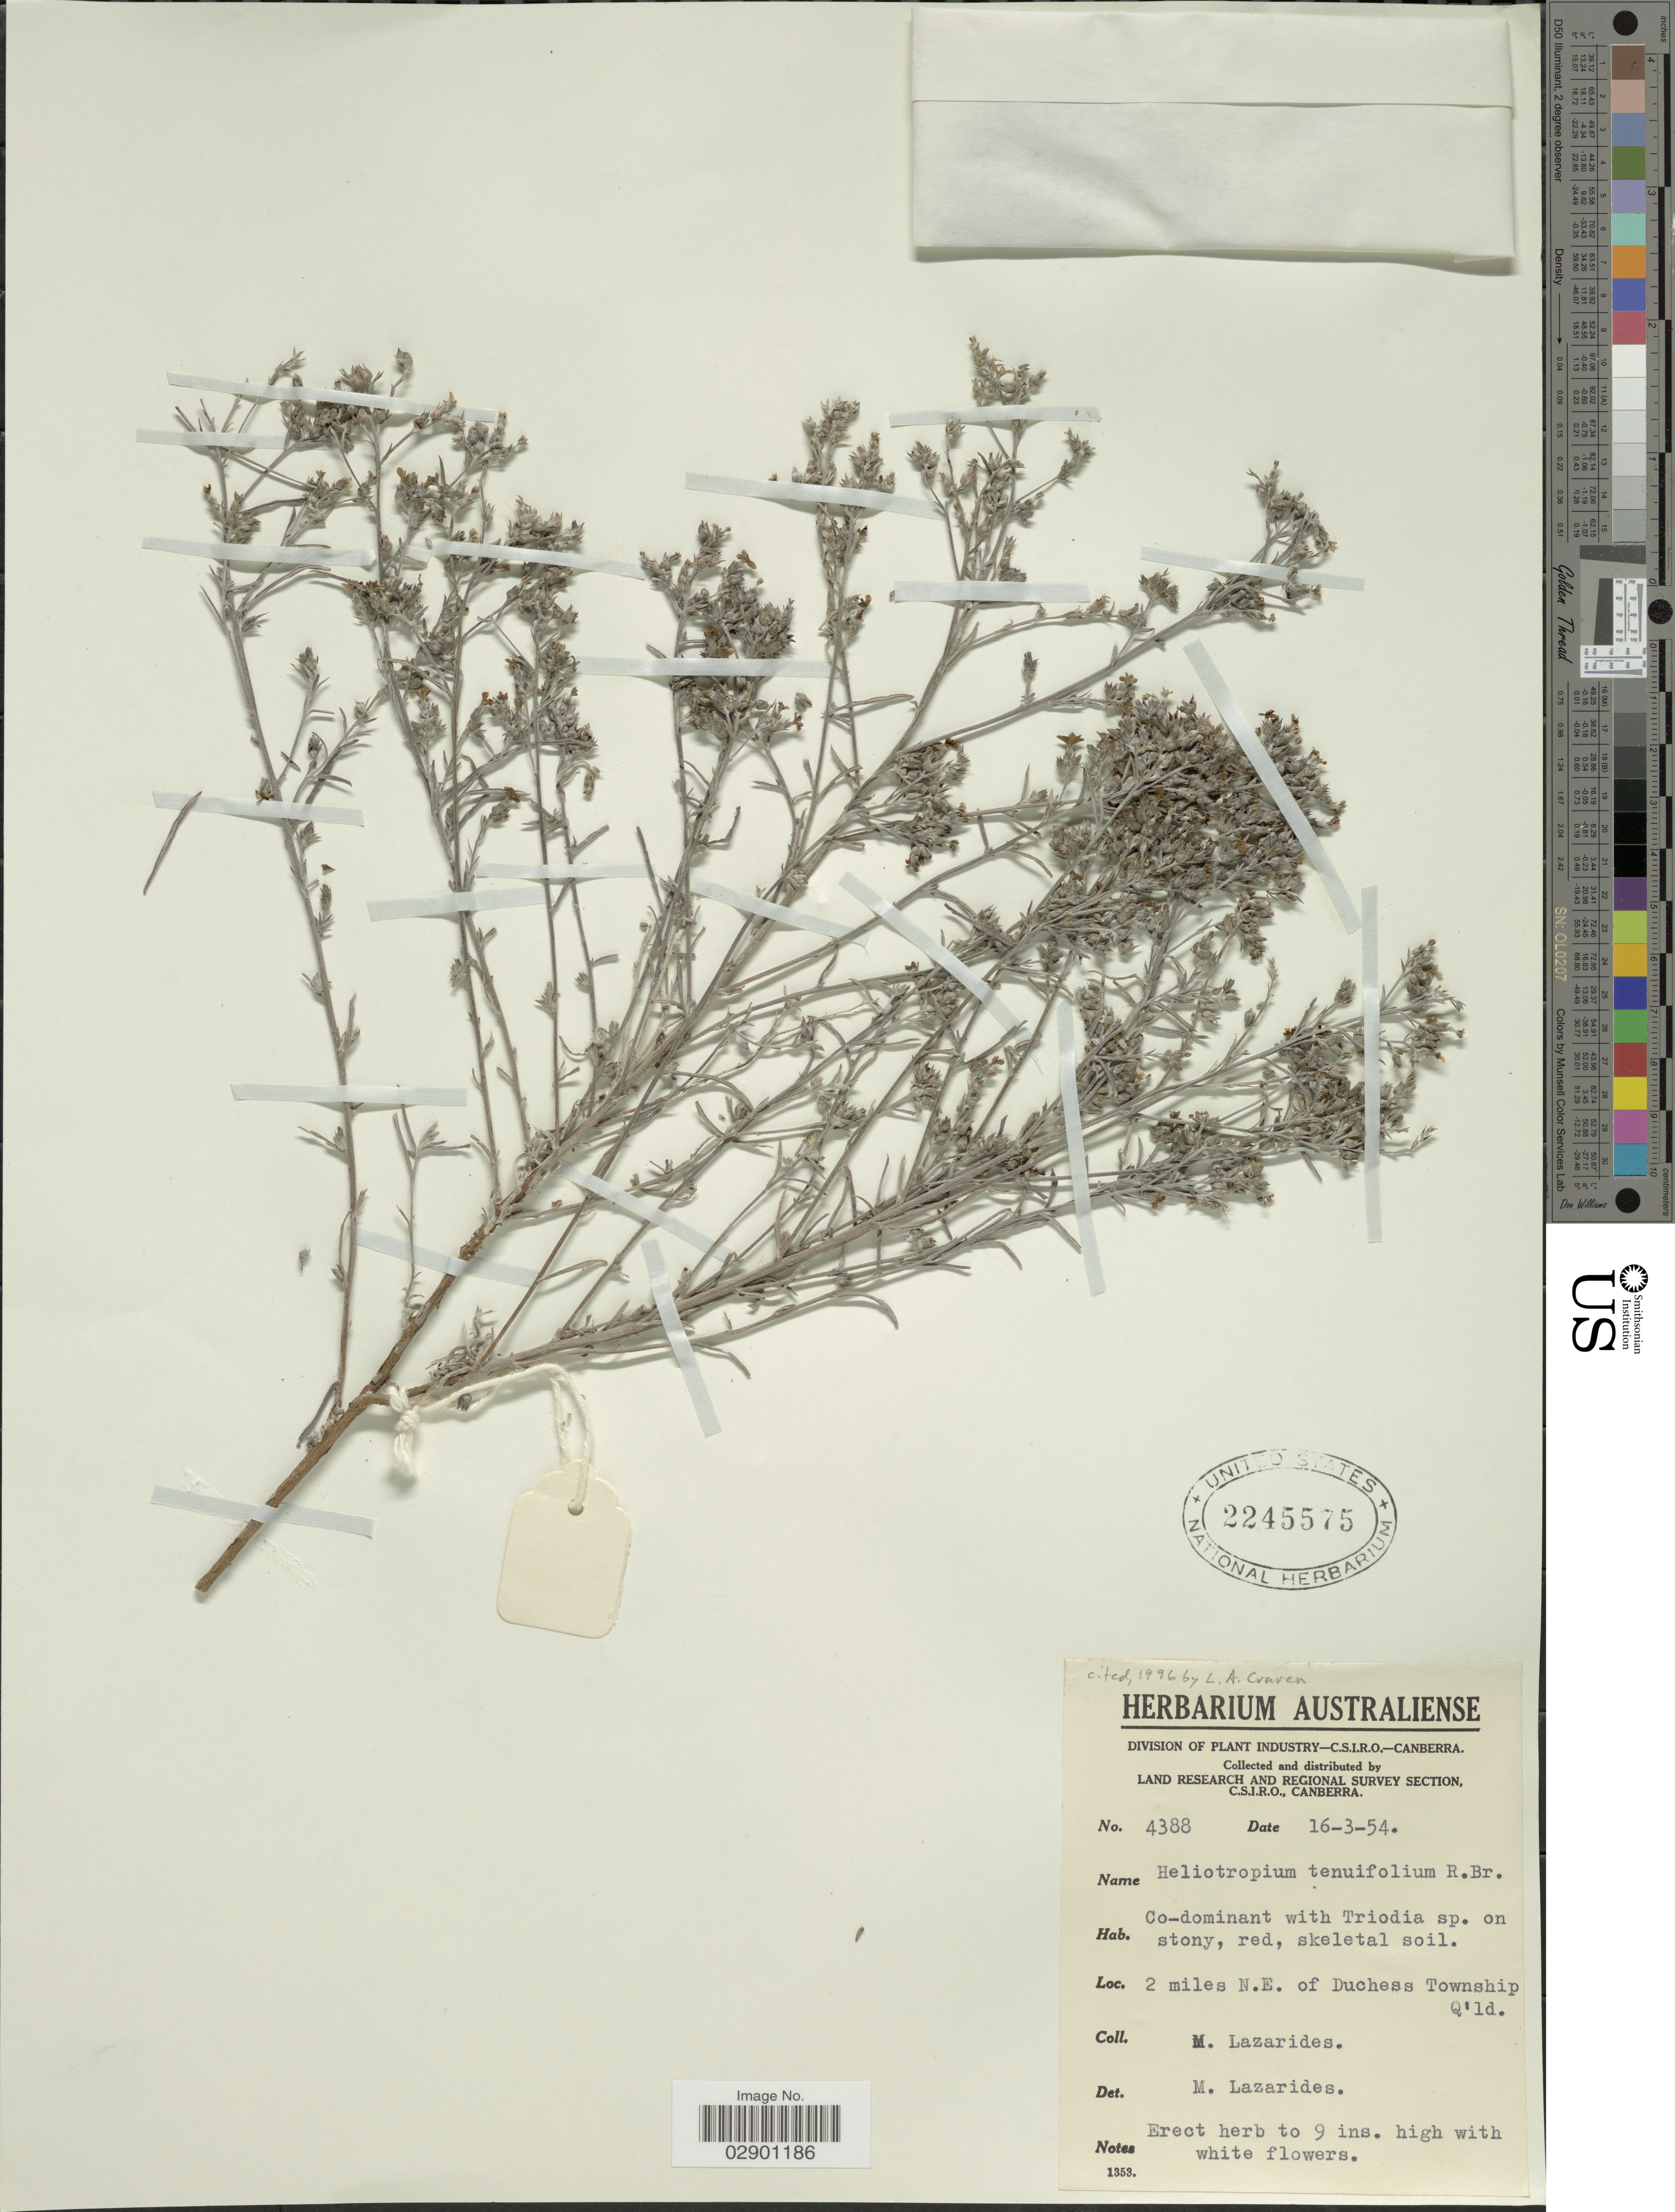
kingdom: Plantae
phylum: Tracheophyta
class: Magnoliopsida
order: Boraginales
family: Heliotropiaceae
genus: Heliotropium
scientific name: Heliotropium tenuifolium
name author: R. Br.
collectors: M. Lazarides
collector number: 4388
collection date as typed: Transcribed d/m/y: 16/3/54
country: Australia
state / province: Queensland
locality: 2 mile N.E. of Duchess Township, Q'ld.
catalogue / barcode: US 2245575